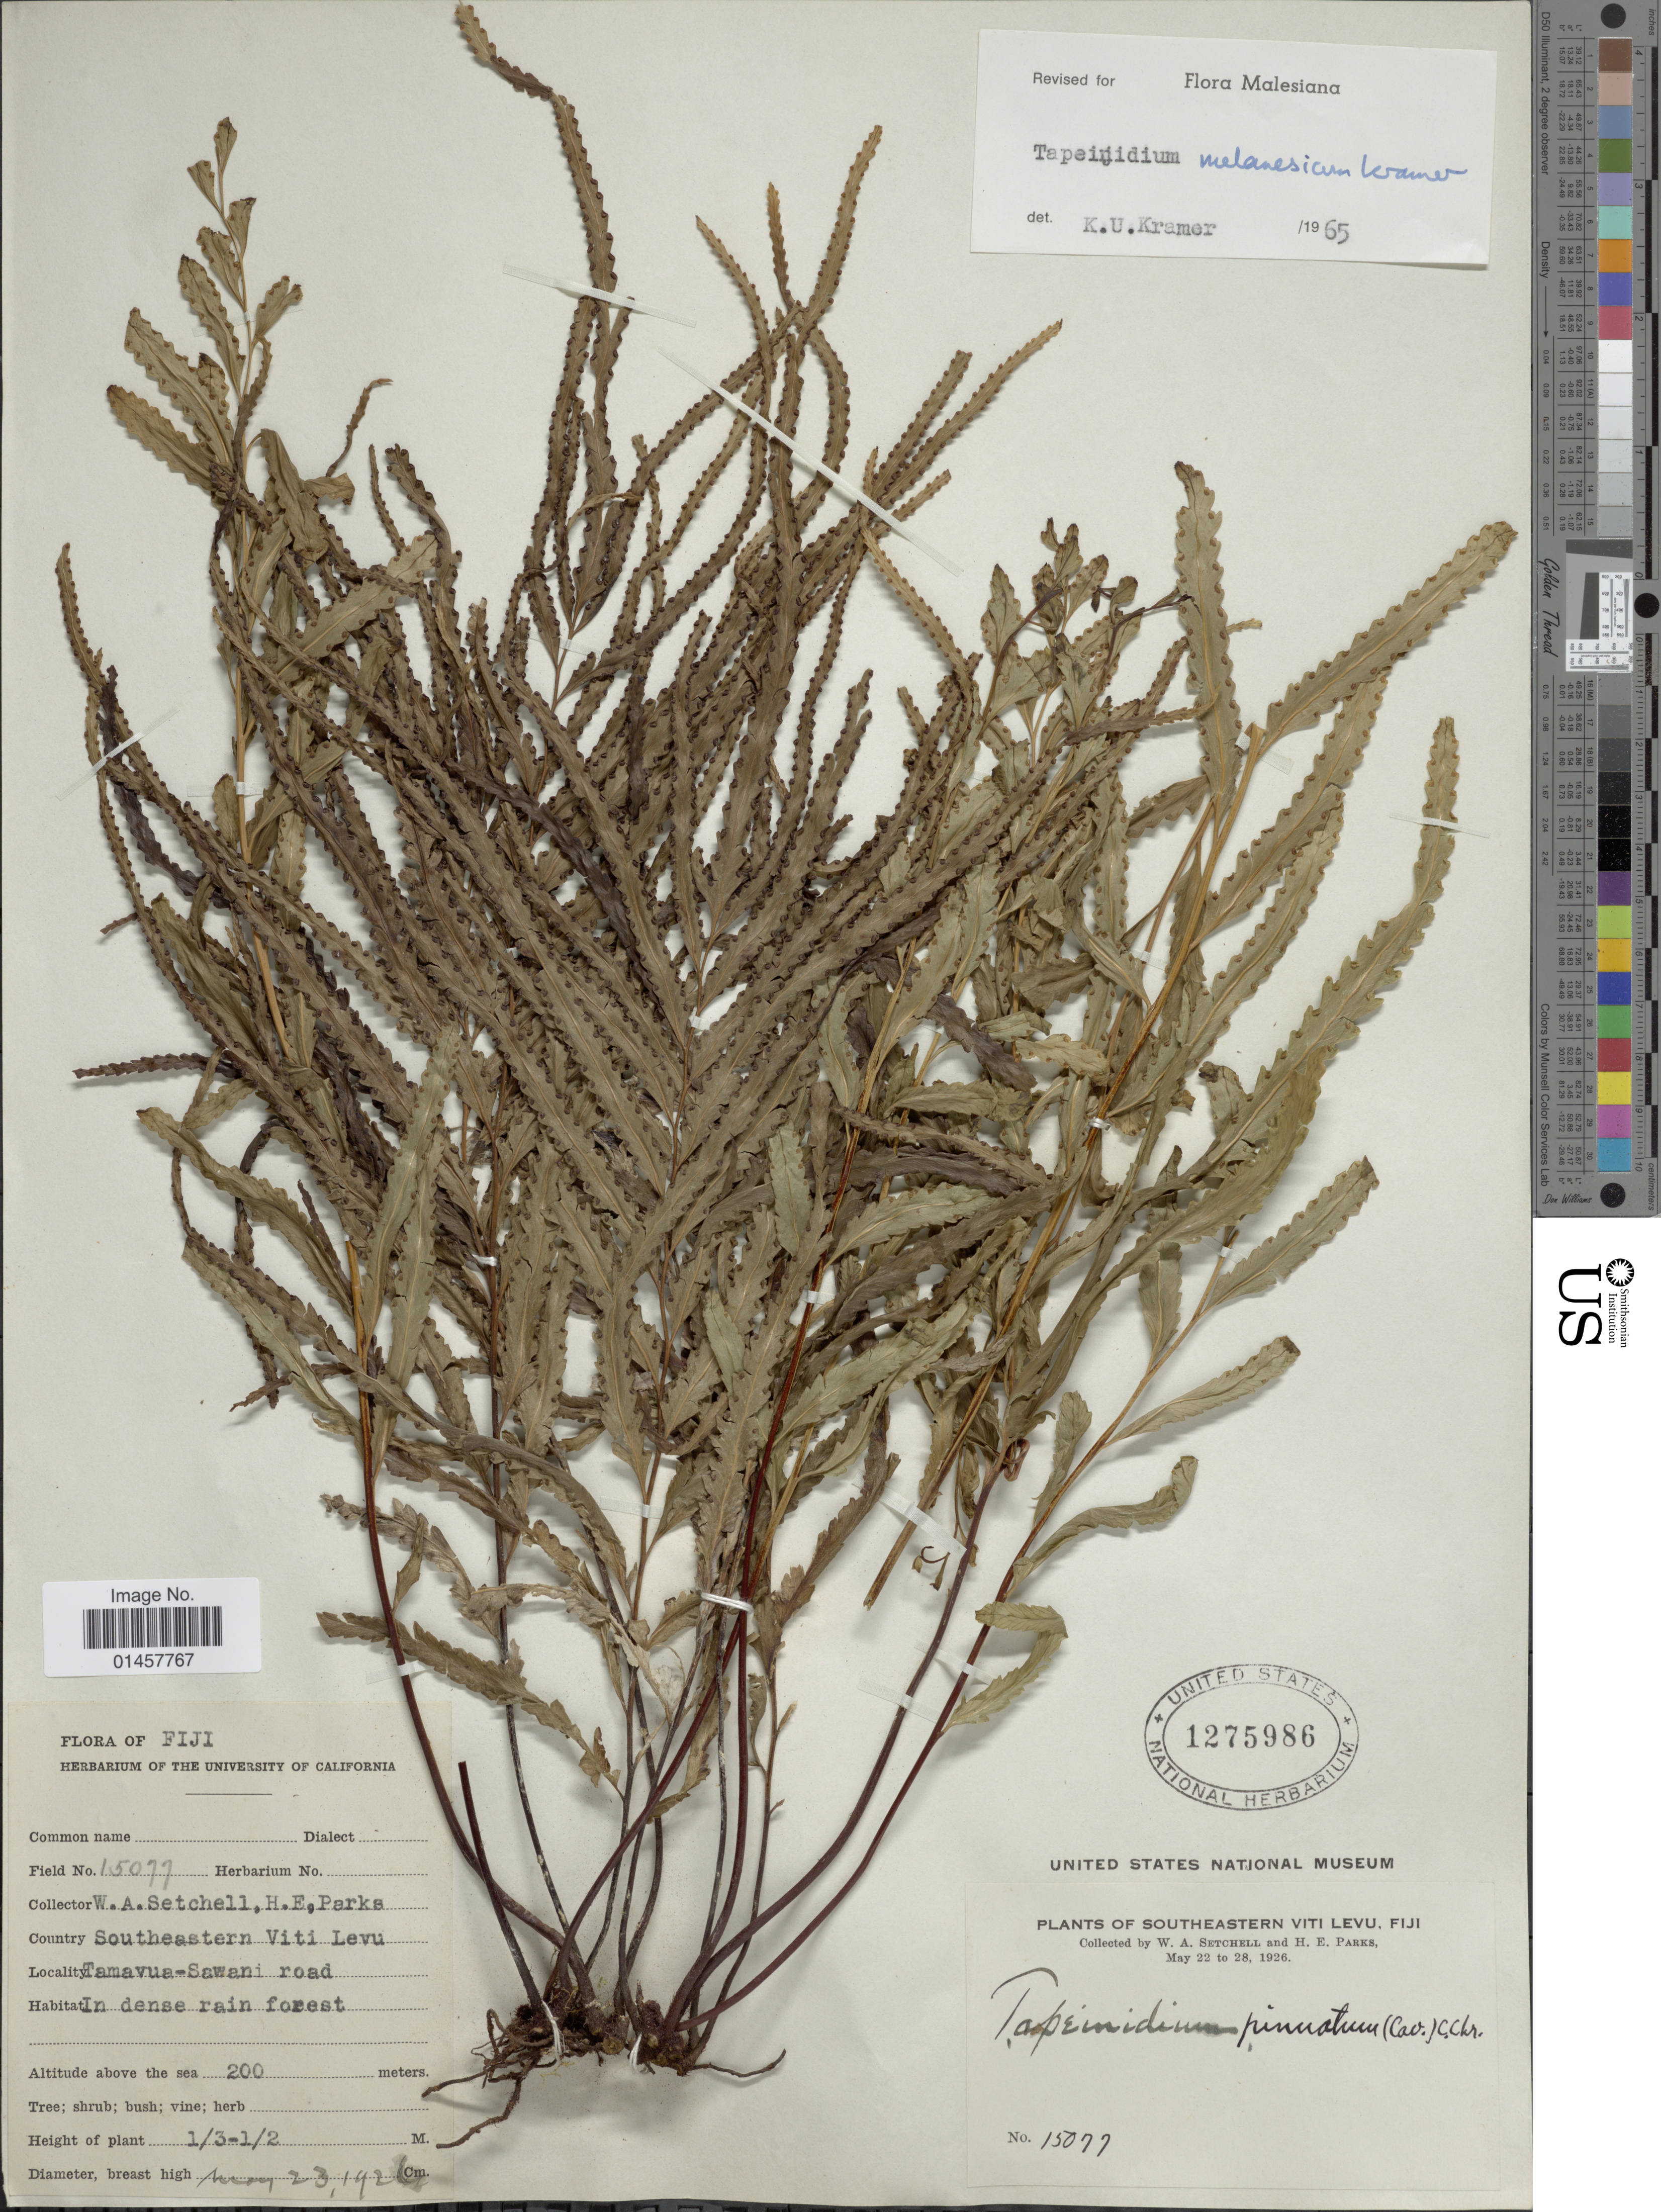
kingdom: Plantae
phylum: Tracheophyta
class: Polypodiopsida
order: Polypodiales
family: Lindsaeaceae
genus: Tapeinidium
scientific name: Tapeinidium melanesicum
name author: K.U. Kramer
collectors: W. Setchell & H. E. Parks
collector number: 15077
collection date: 1926-05-23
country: Fiji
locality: Southeastern Viti Levu, Fiji, Tamavua-Sawani road, in dense rain forest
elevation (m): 200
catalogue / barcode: US 1275986